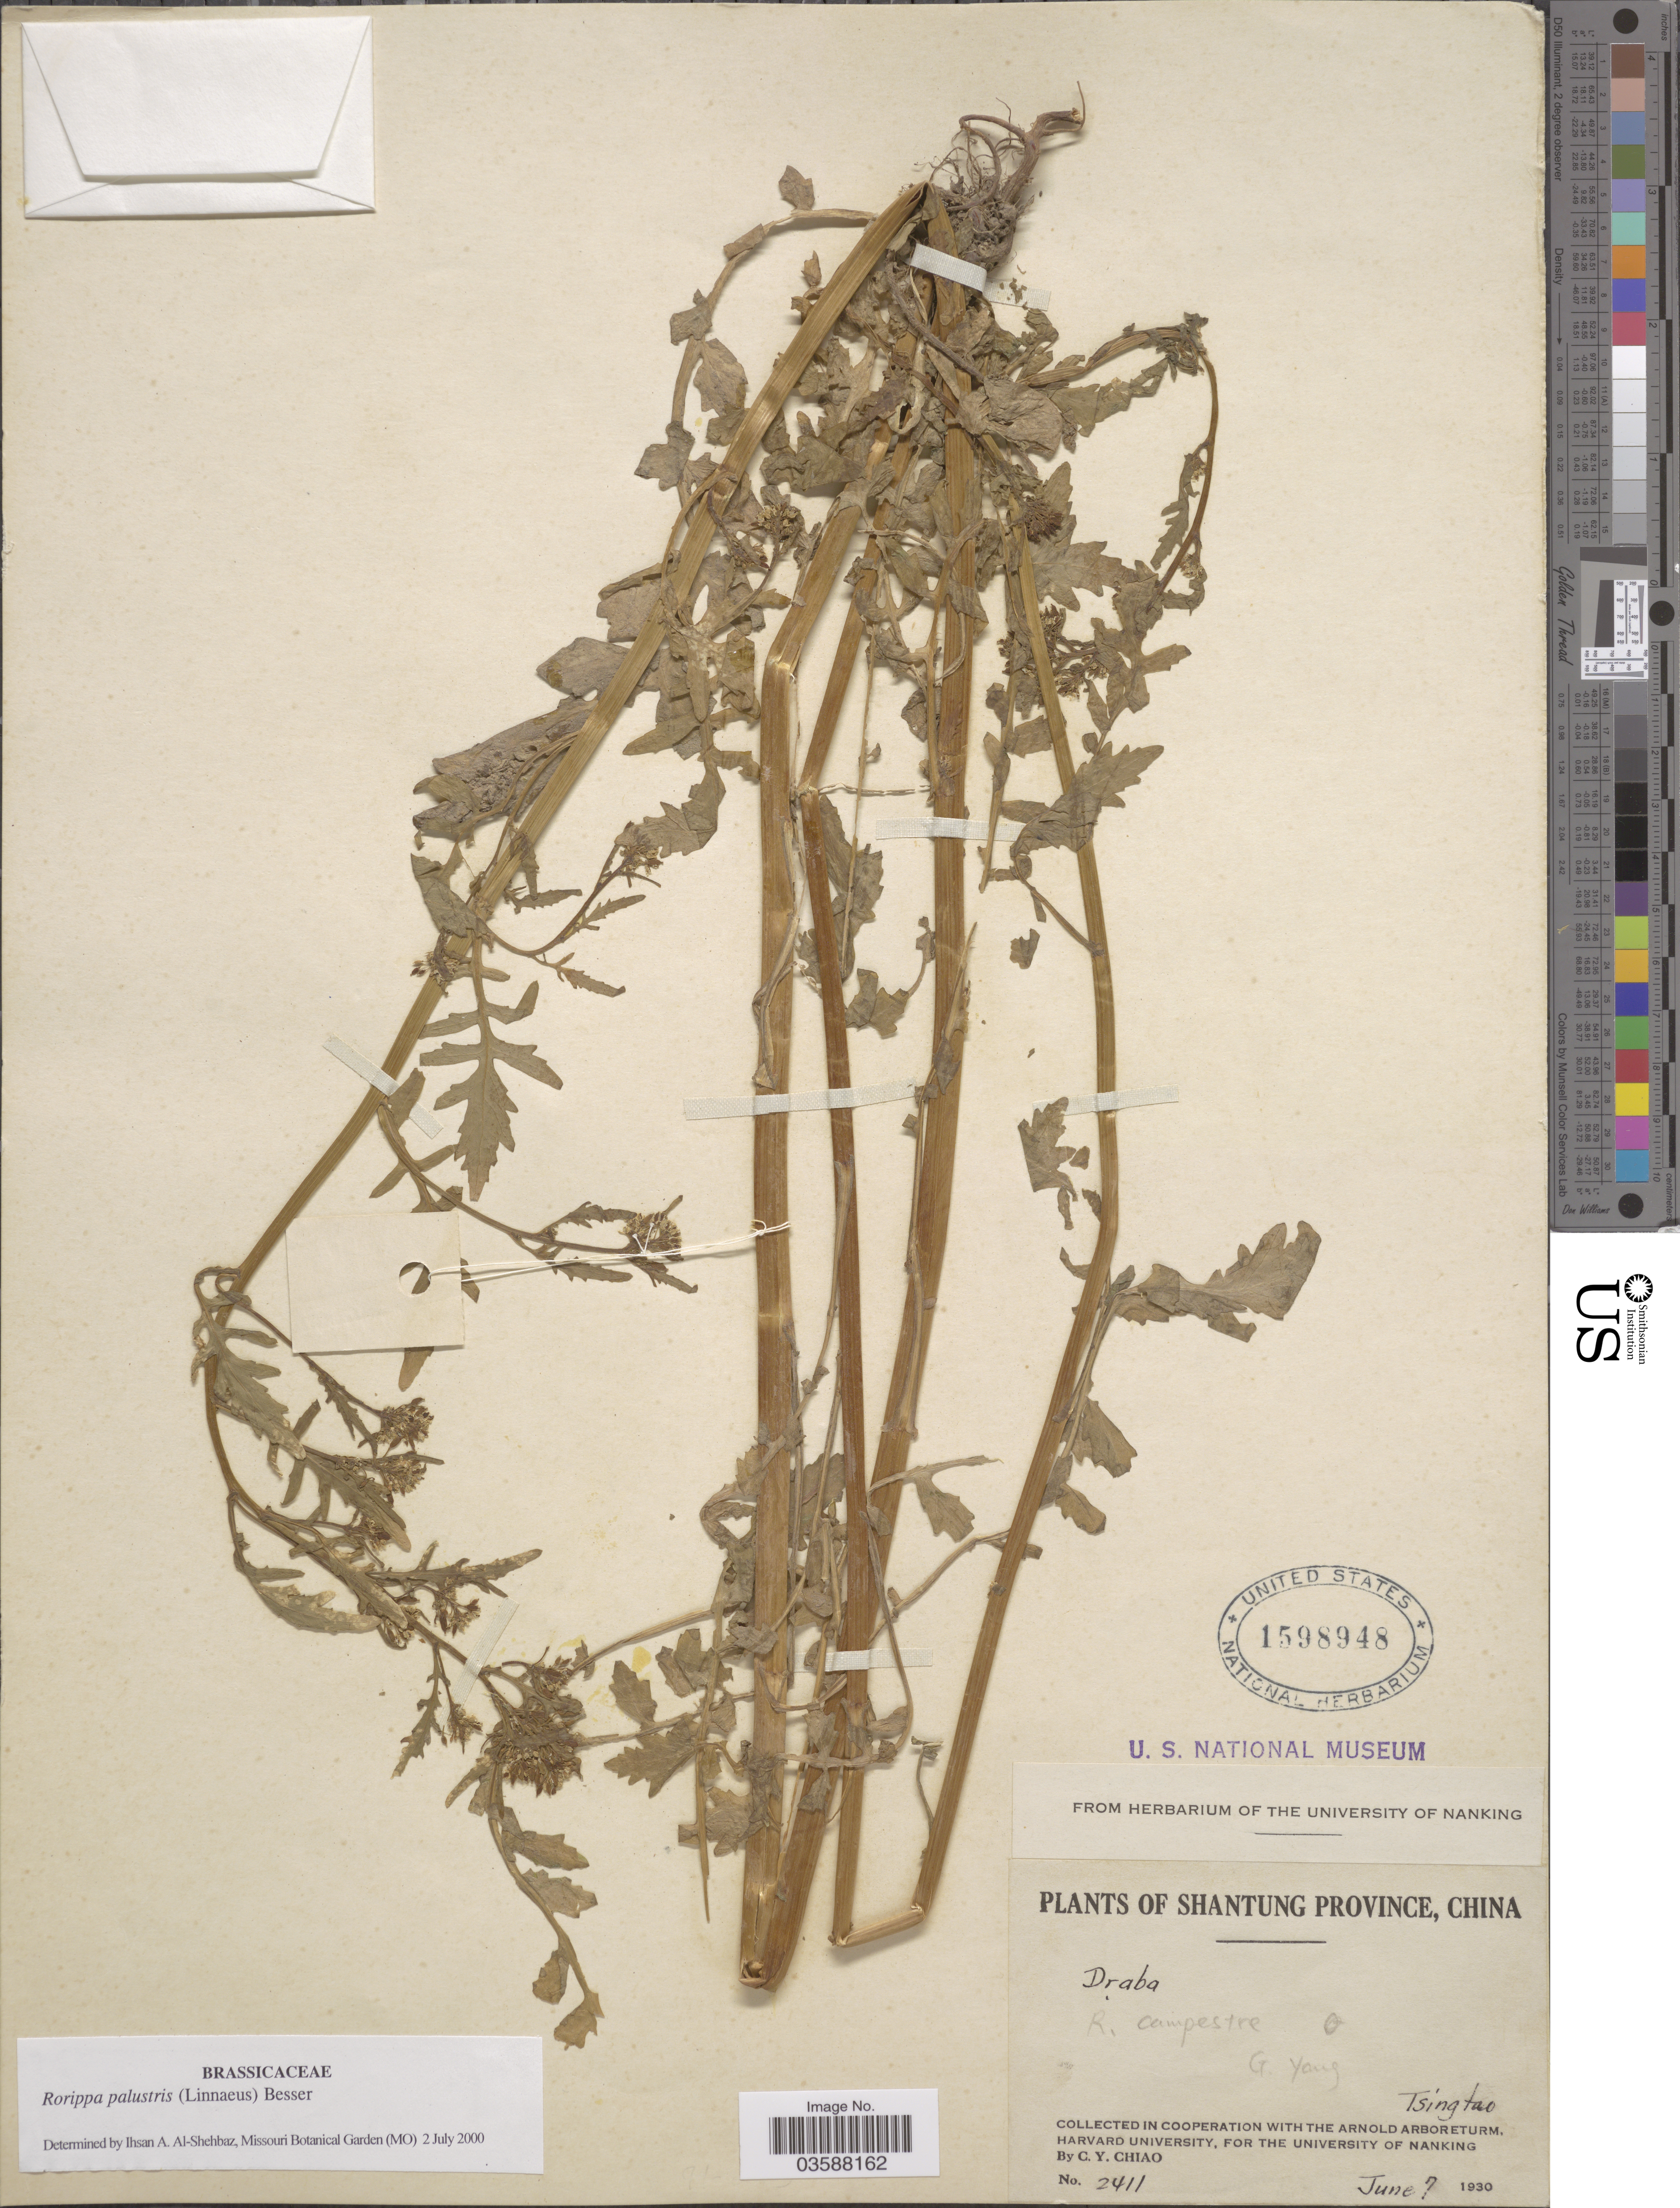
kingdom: Plantae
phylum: Tracheophyta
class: Magnoliopsida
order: Brassicales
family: Brassicaceae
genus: Rorippa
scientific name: Rorippa palustris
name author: (L.) Besser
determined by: Al-Shehbaz, I. A., (MO), Missouri Botanical Garden (UNITED STATES)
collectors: C. Y. Chiao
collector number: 2411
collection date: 1930-06-07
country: China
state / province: Shandong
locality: Shantung Province. Tsingtao.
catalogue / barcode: US 1598948